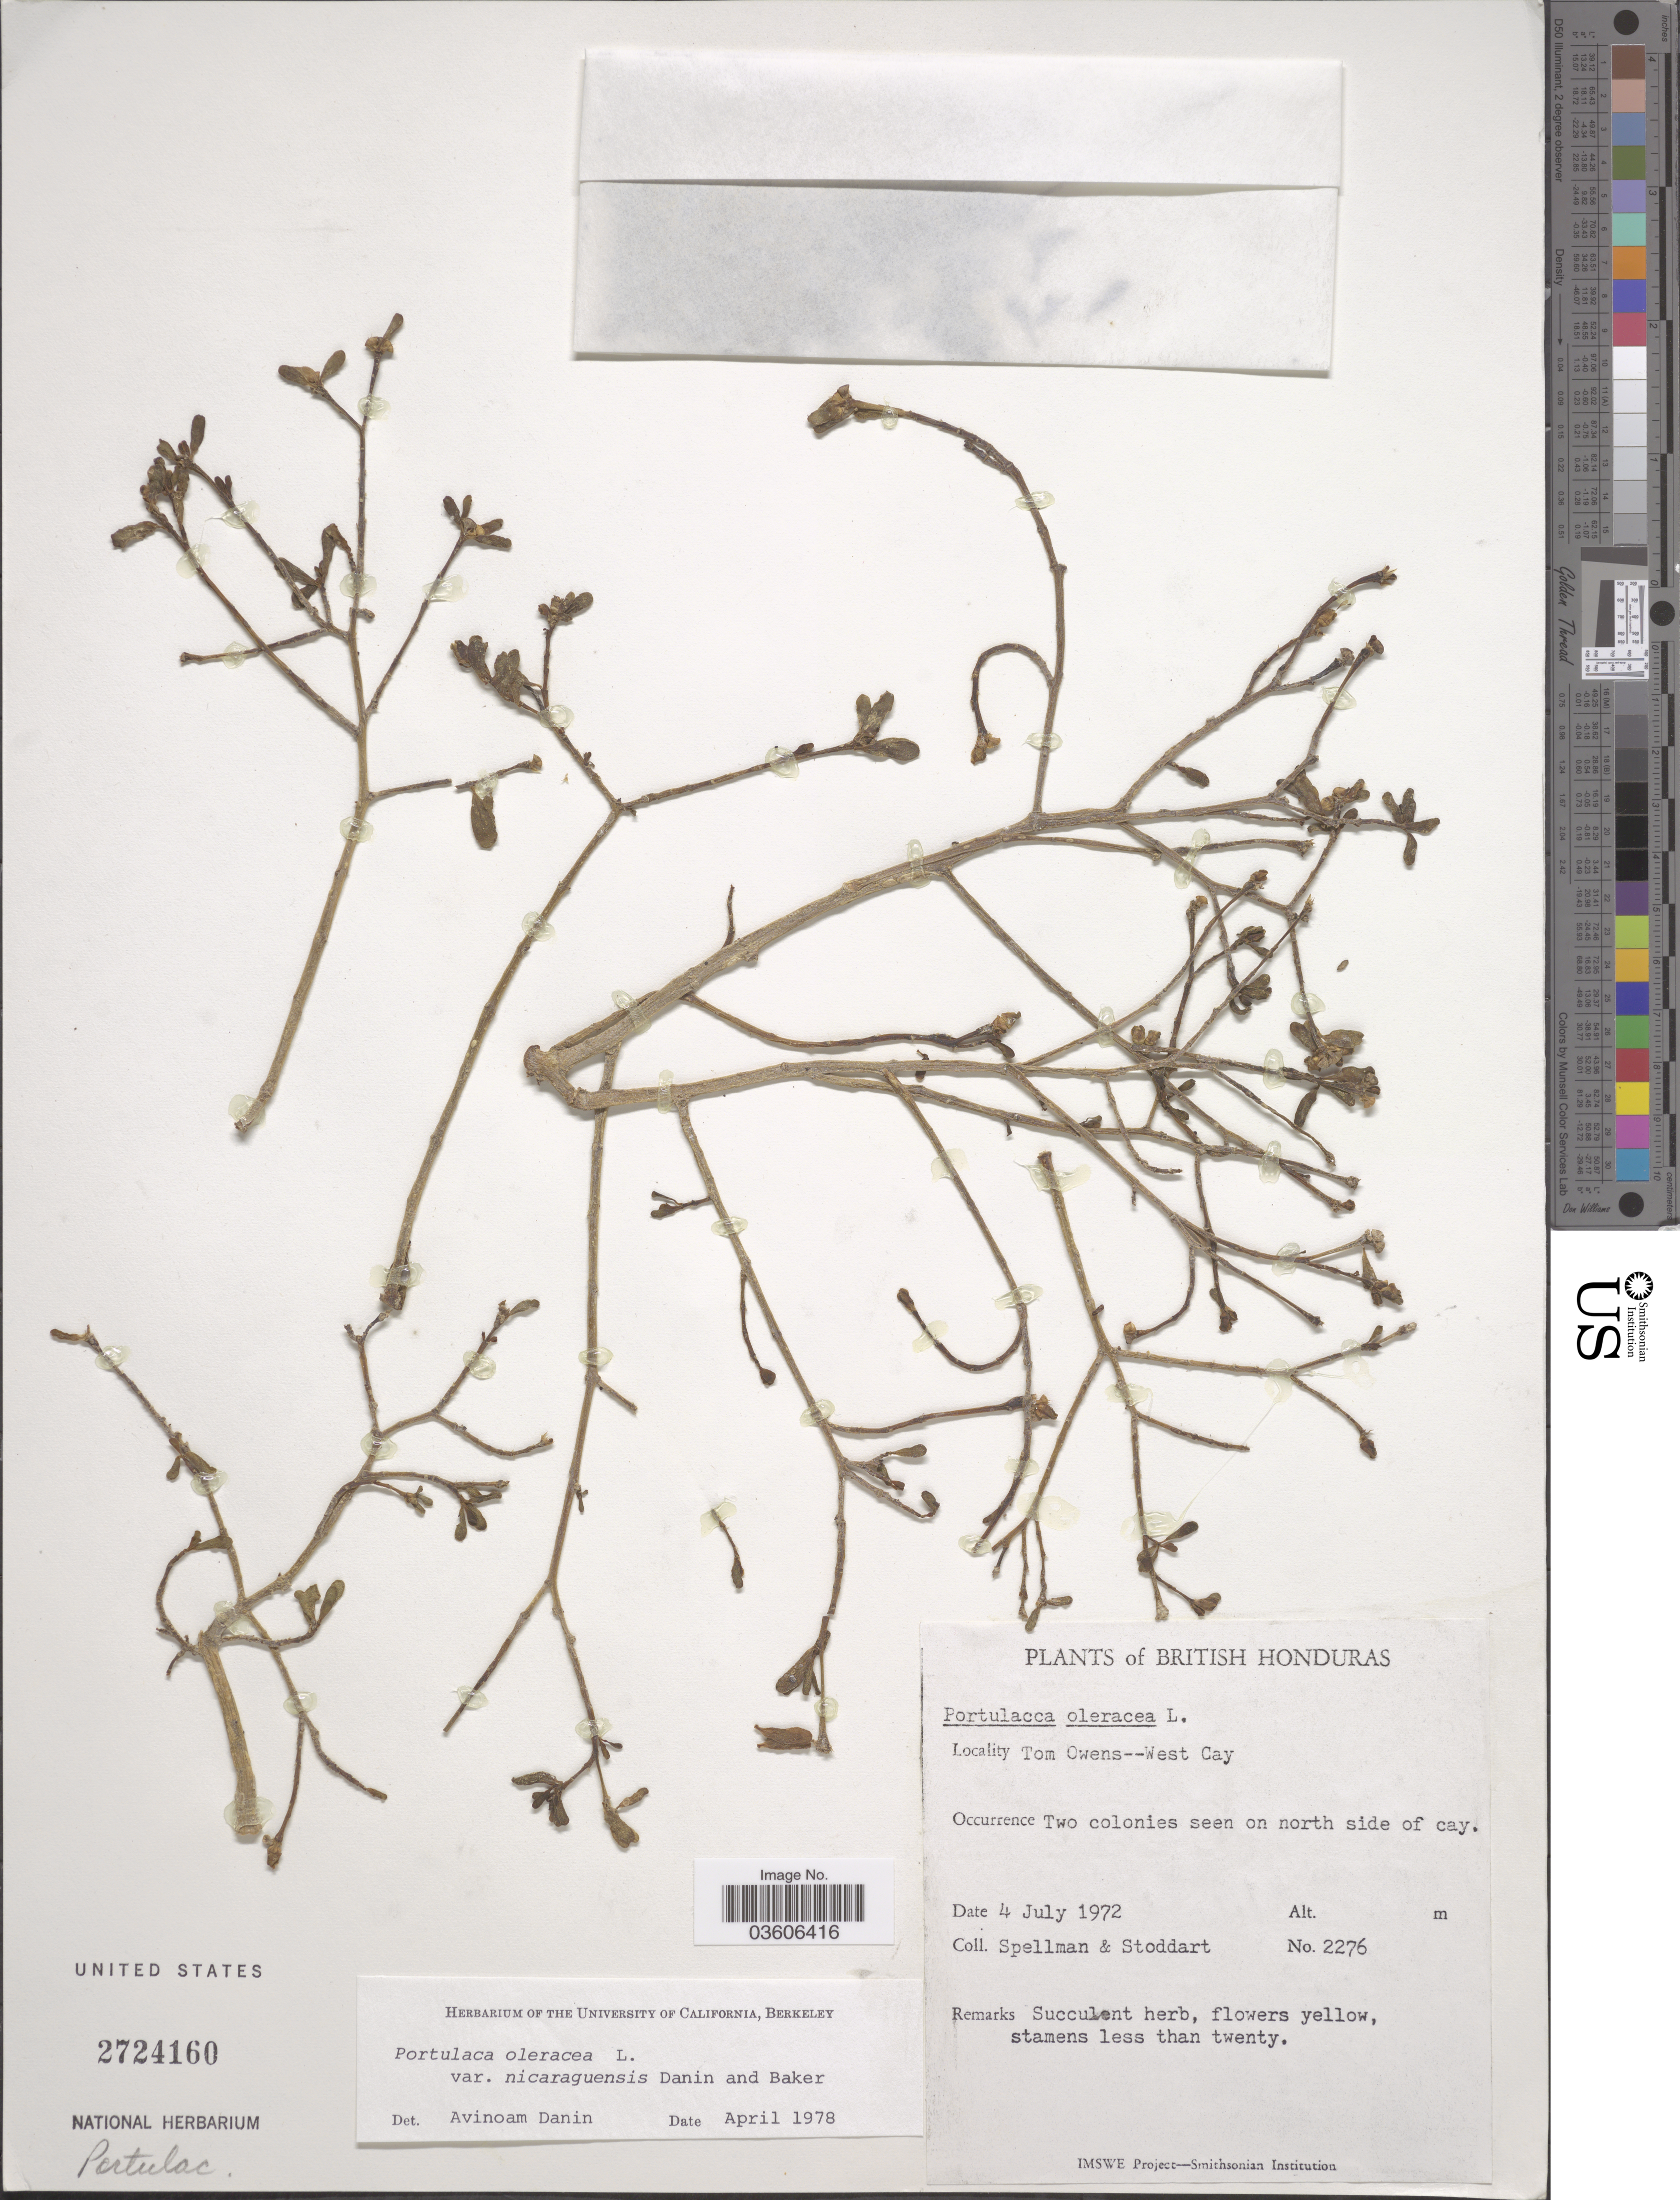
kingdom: Plantae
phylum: Tracheophyta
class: Magnoliopsida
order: Caryophyllales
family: Portulacaceae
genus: Portulaca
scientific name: Portulaca oleracea var. nicaraguensis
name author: Danin & H.G. Baker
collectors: Spellman, -- & -. Stoddart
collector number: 2276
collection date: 1972-07-04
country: Belize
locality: British Honduras. Tom Owens--West Cay.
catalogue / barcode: US 2724160